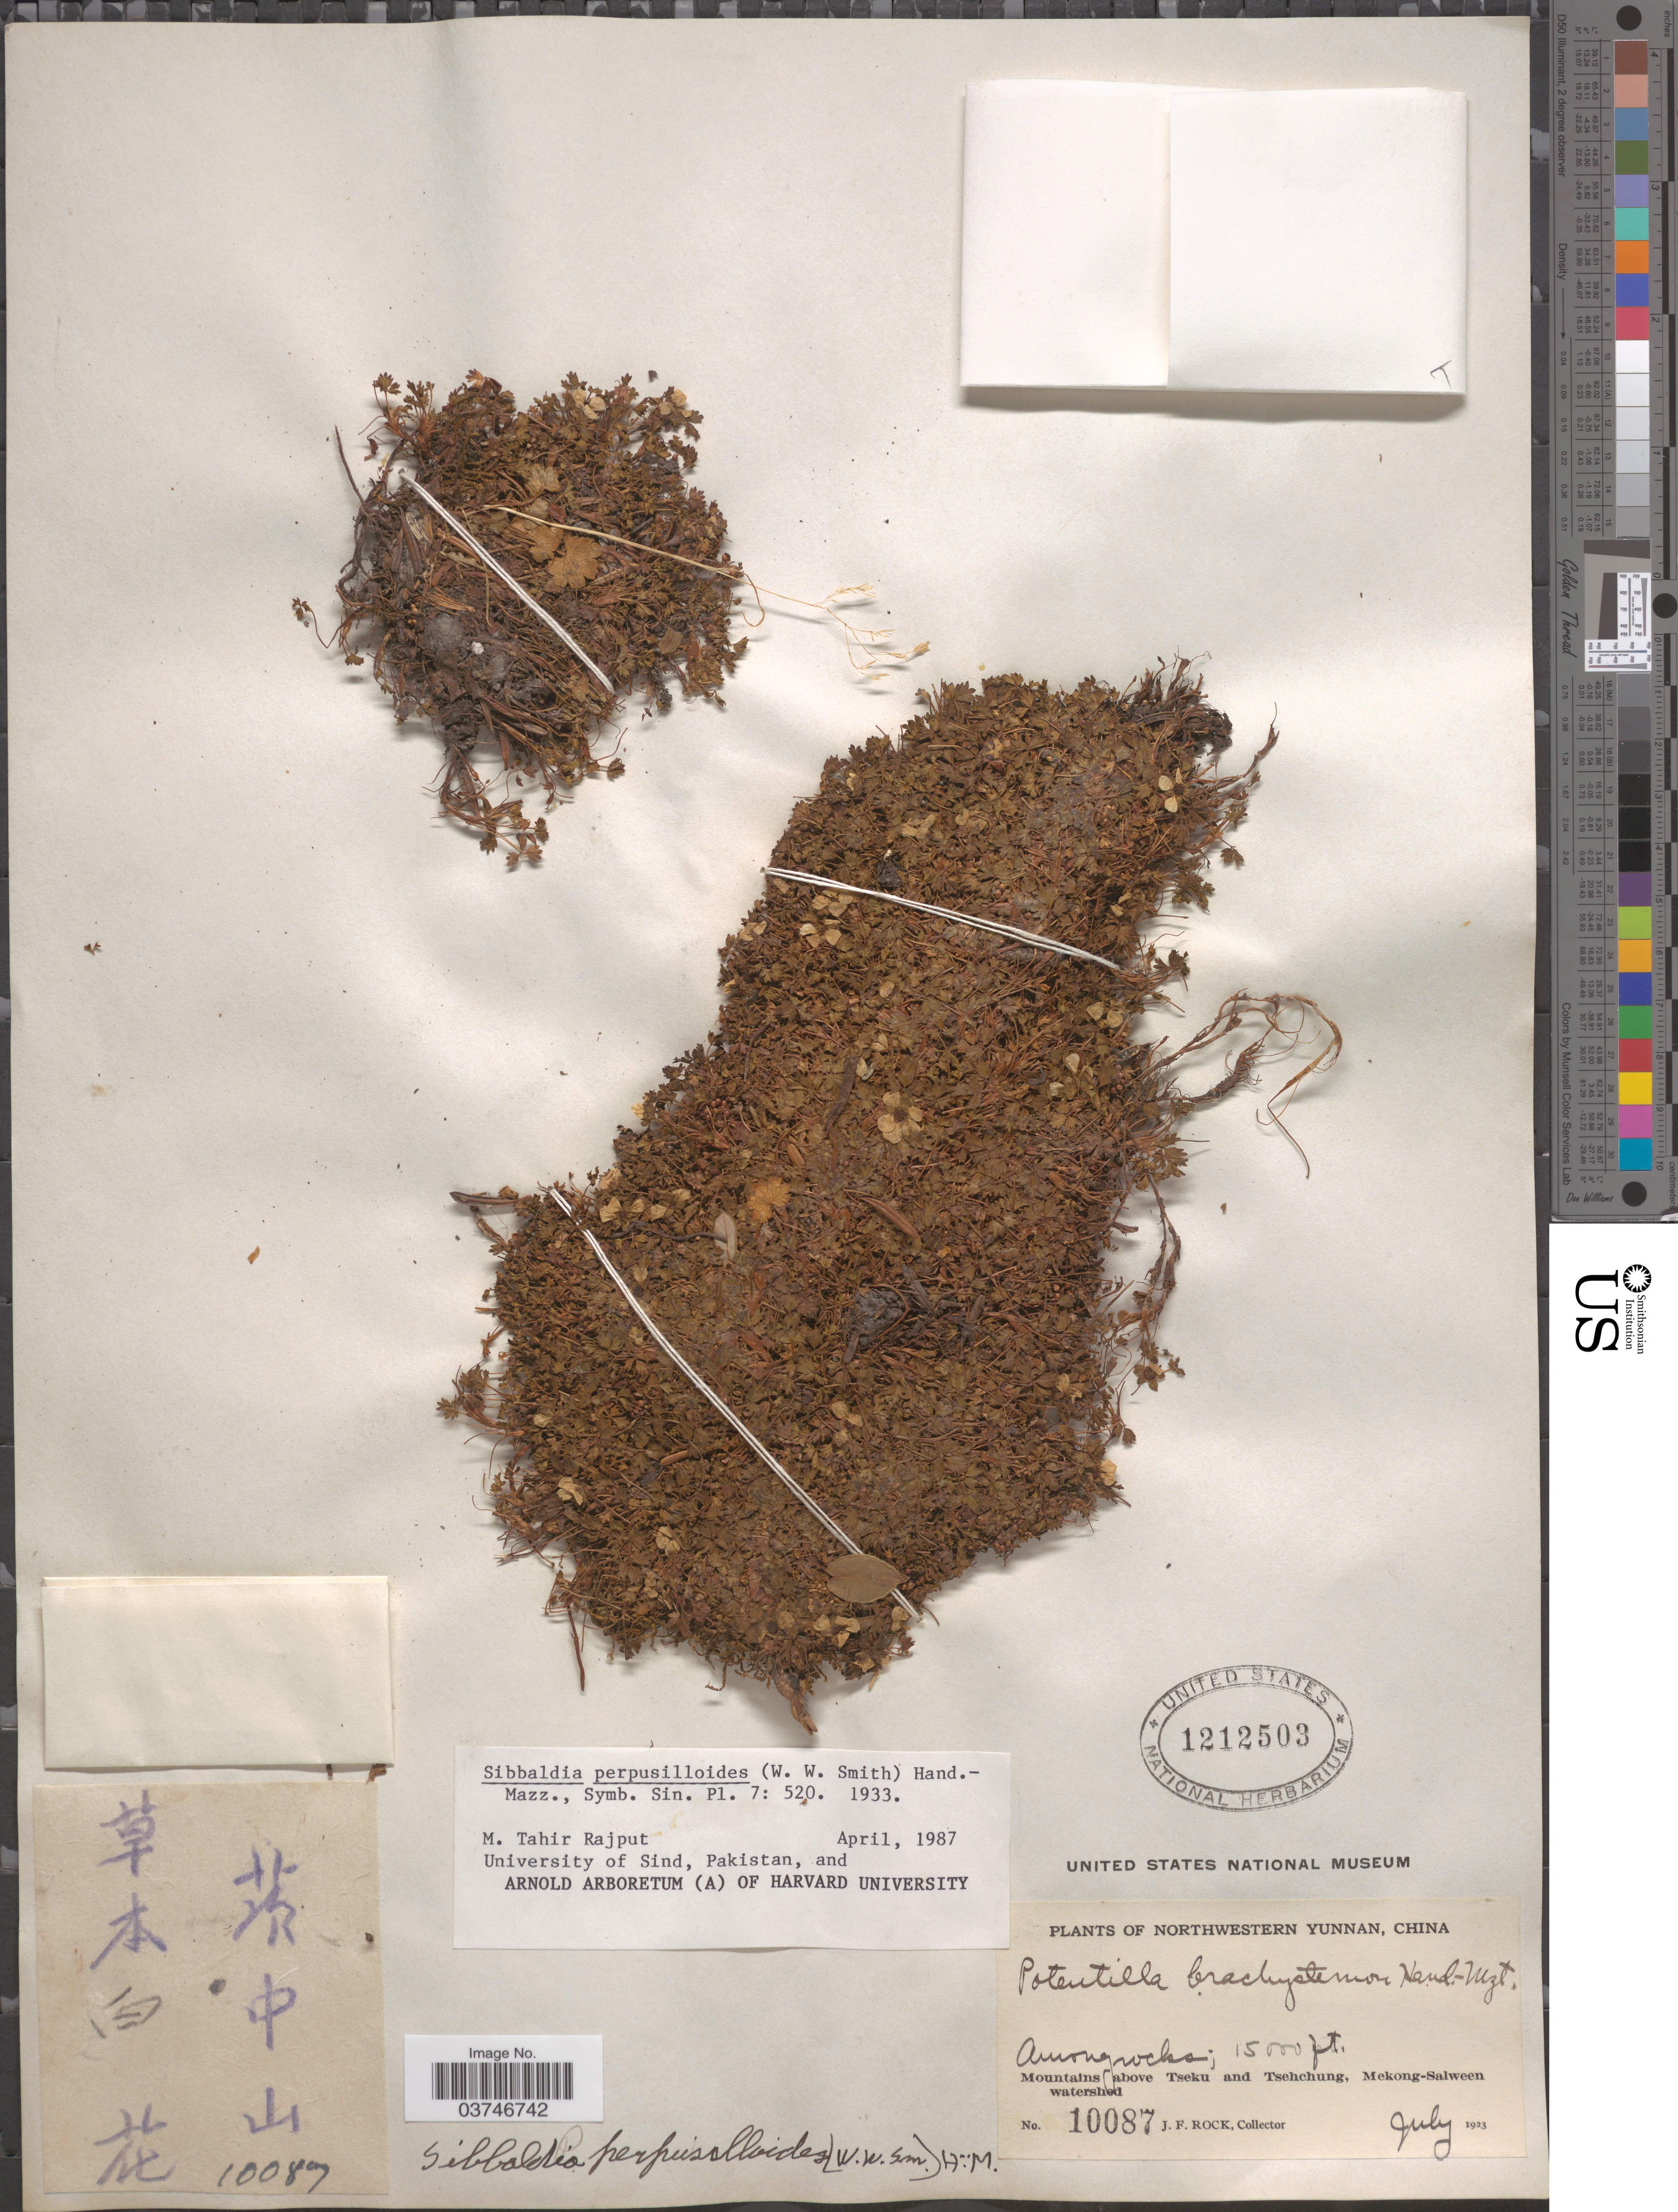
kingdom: Plantae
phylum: Tracheophyta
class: Magnoliopsida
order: Rosales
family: Rosaceae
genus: Chamaecallis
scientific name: Chamaecallis perpusilloides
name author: (W.W. Sm.) Smedmark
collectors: J. Rock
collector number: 10087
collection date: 1923-07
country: China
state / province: Yunnan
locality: Northwestern Yunnan. Mountains above Tseku and Tsehchung, Mekong-Salween watershed.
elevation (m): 4572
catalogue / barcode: US 1212503